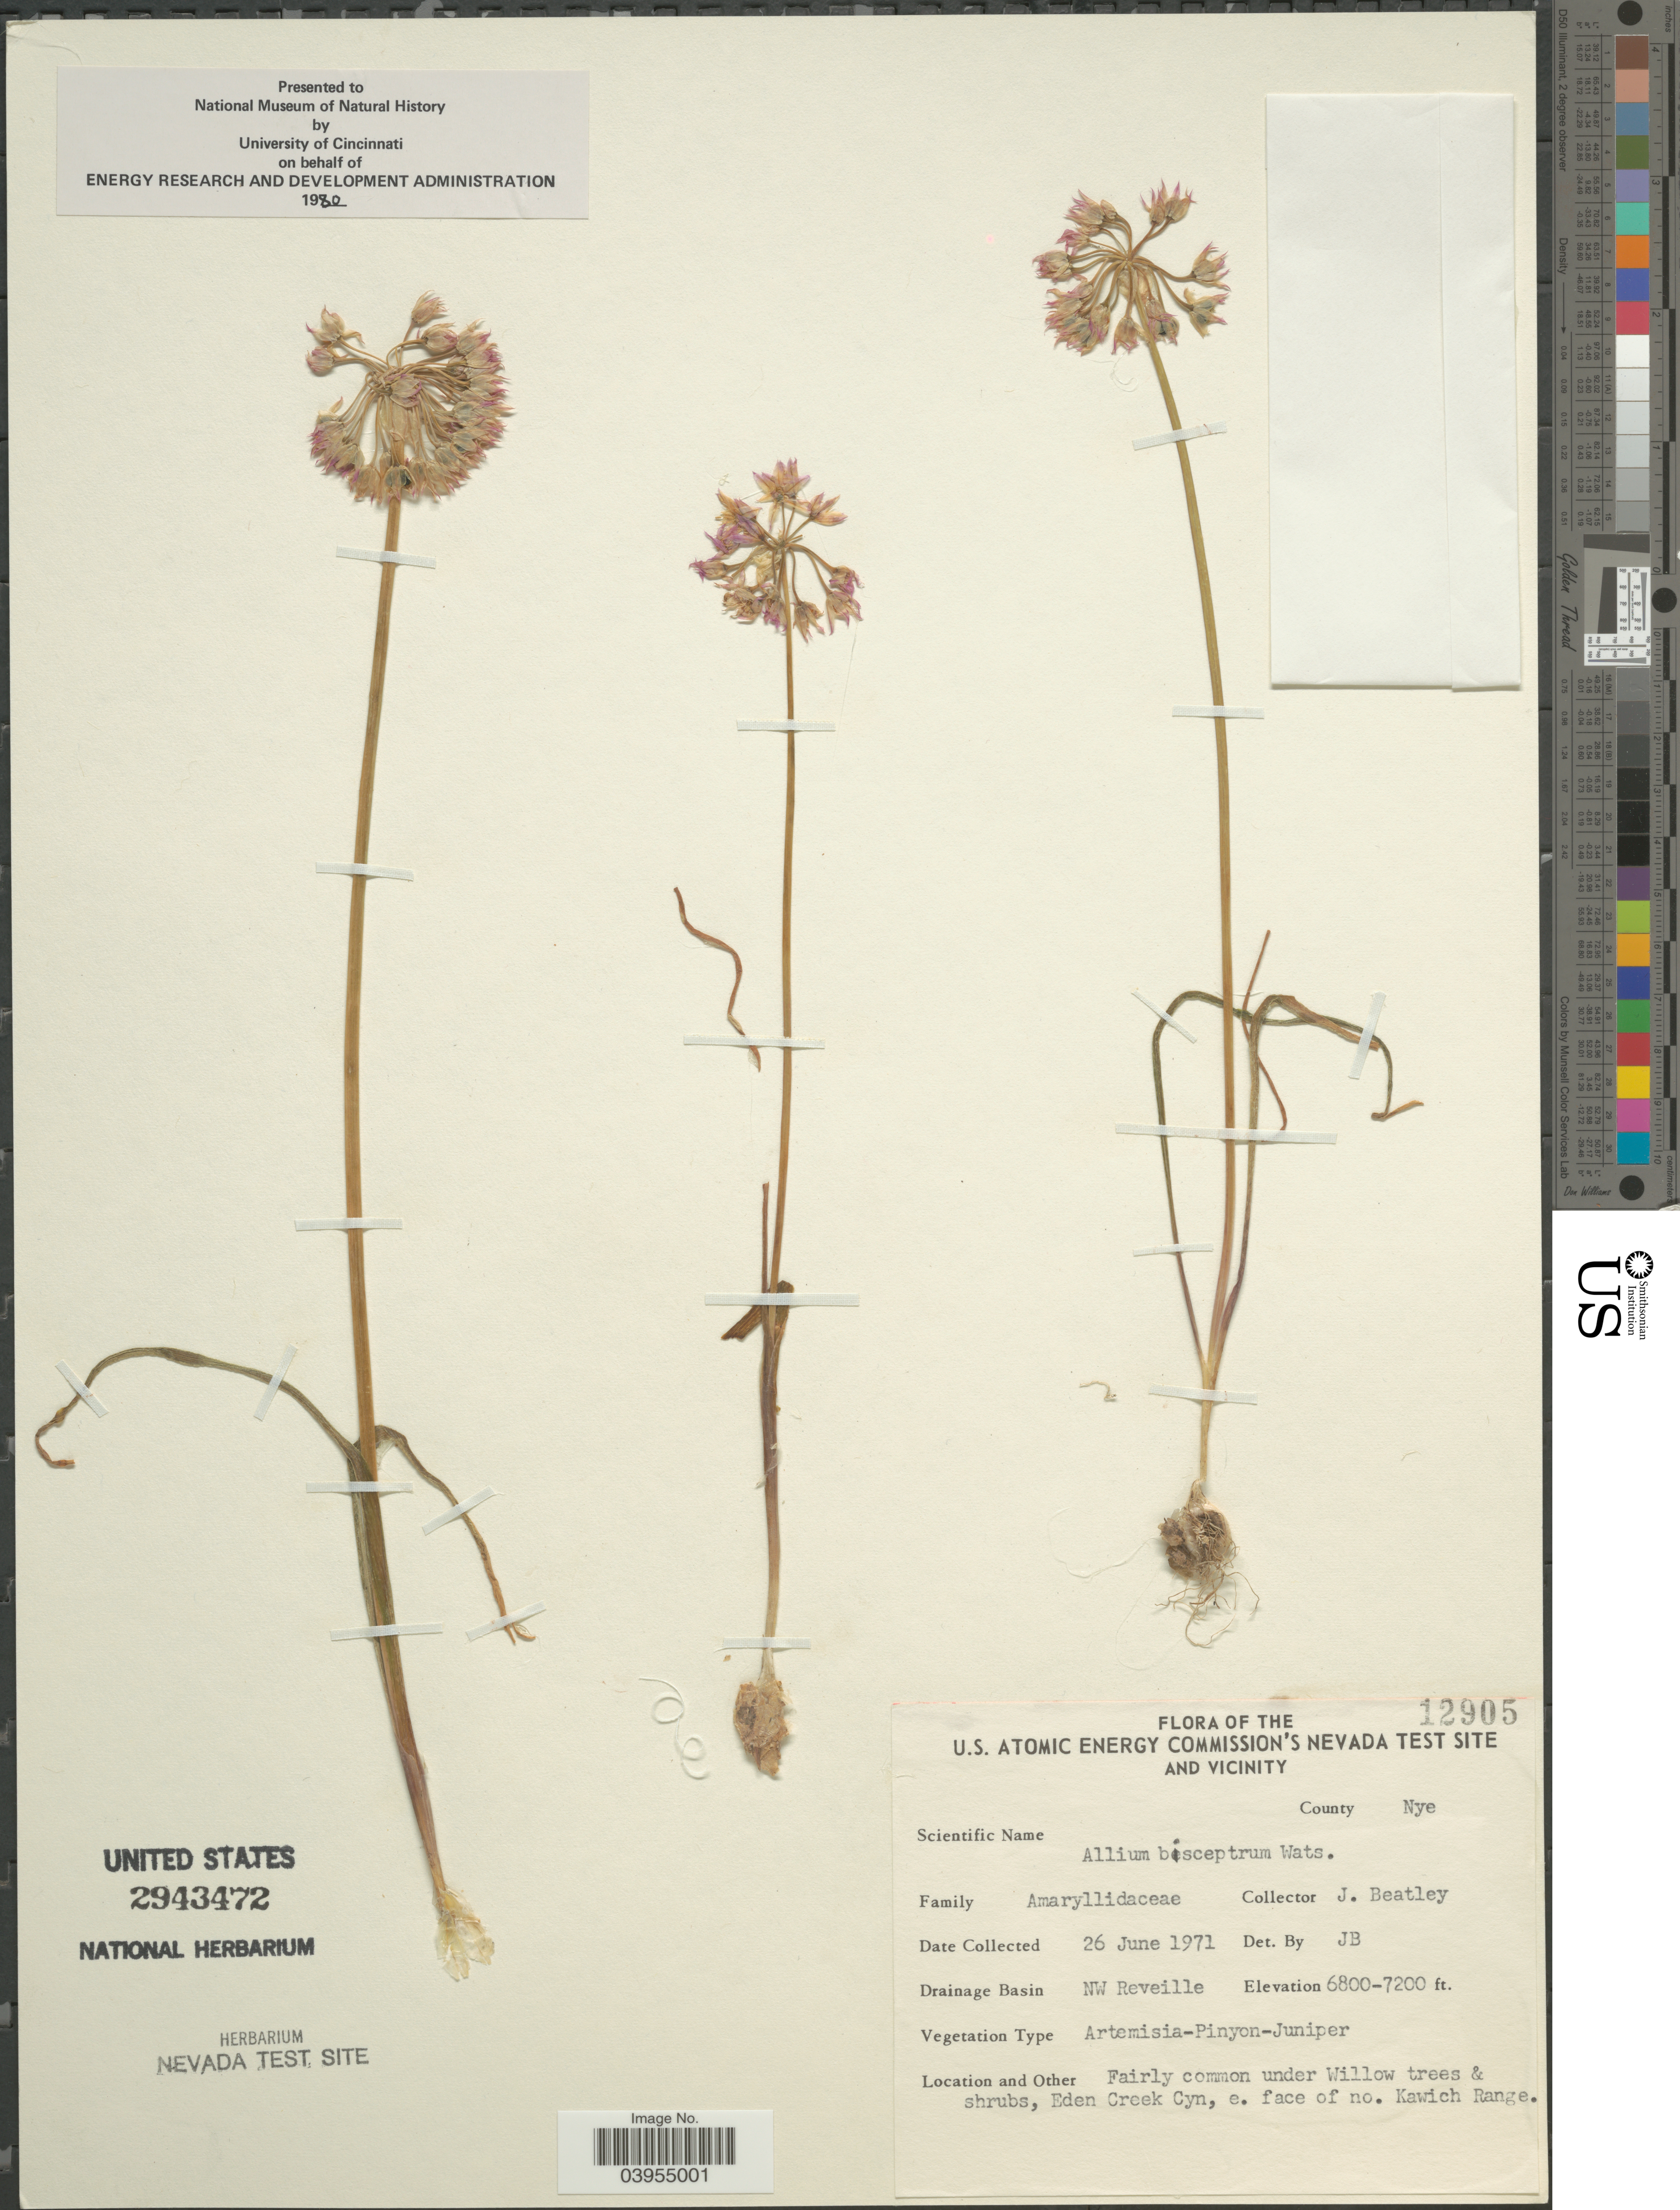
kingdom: Plantae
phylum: Tracheophyta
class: Liliopsida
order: Asparagales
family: Amaryllidaceae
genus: Allium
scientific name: Allium bisceptrum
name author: S. Watson in C. King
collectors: J. C. Beatley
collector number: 12905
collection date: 1971-06-26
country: United States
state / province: Nevada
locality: U.S. Atomic Energy Commission's Nevada Test Site and Vicinity. County Nye. Drainage Basin NW Reveille. Eden Creek Cyn, e. face of no. Kawich Range.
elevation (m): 2073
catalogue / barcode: US 2943472